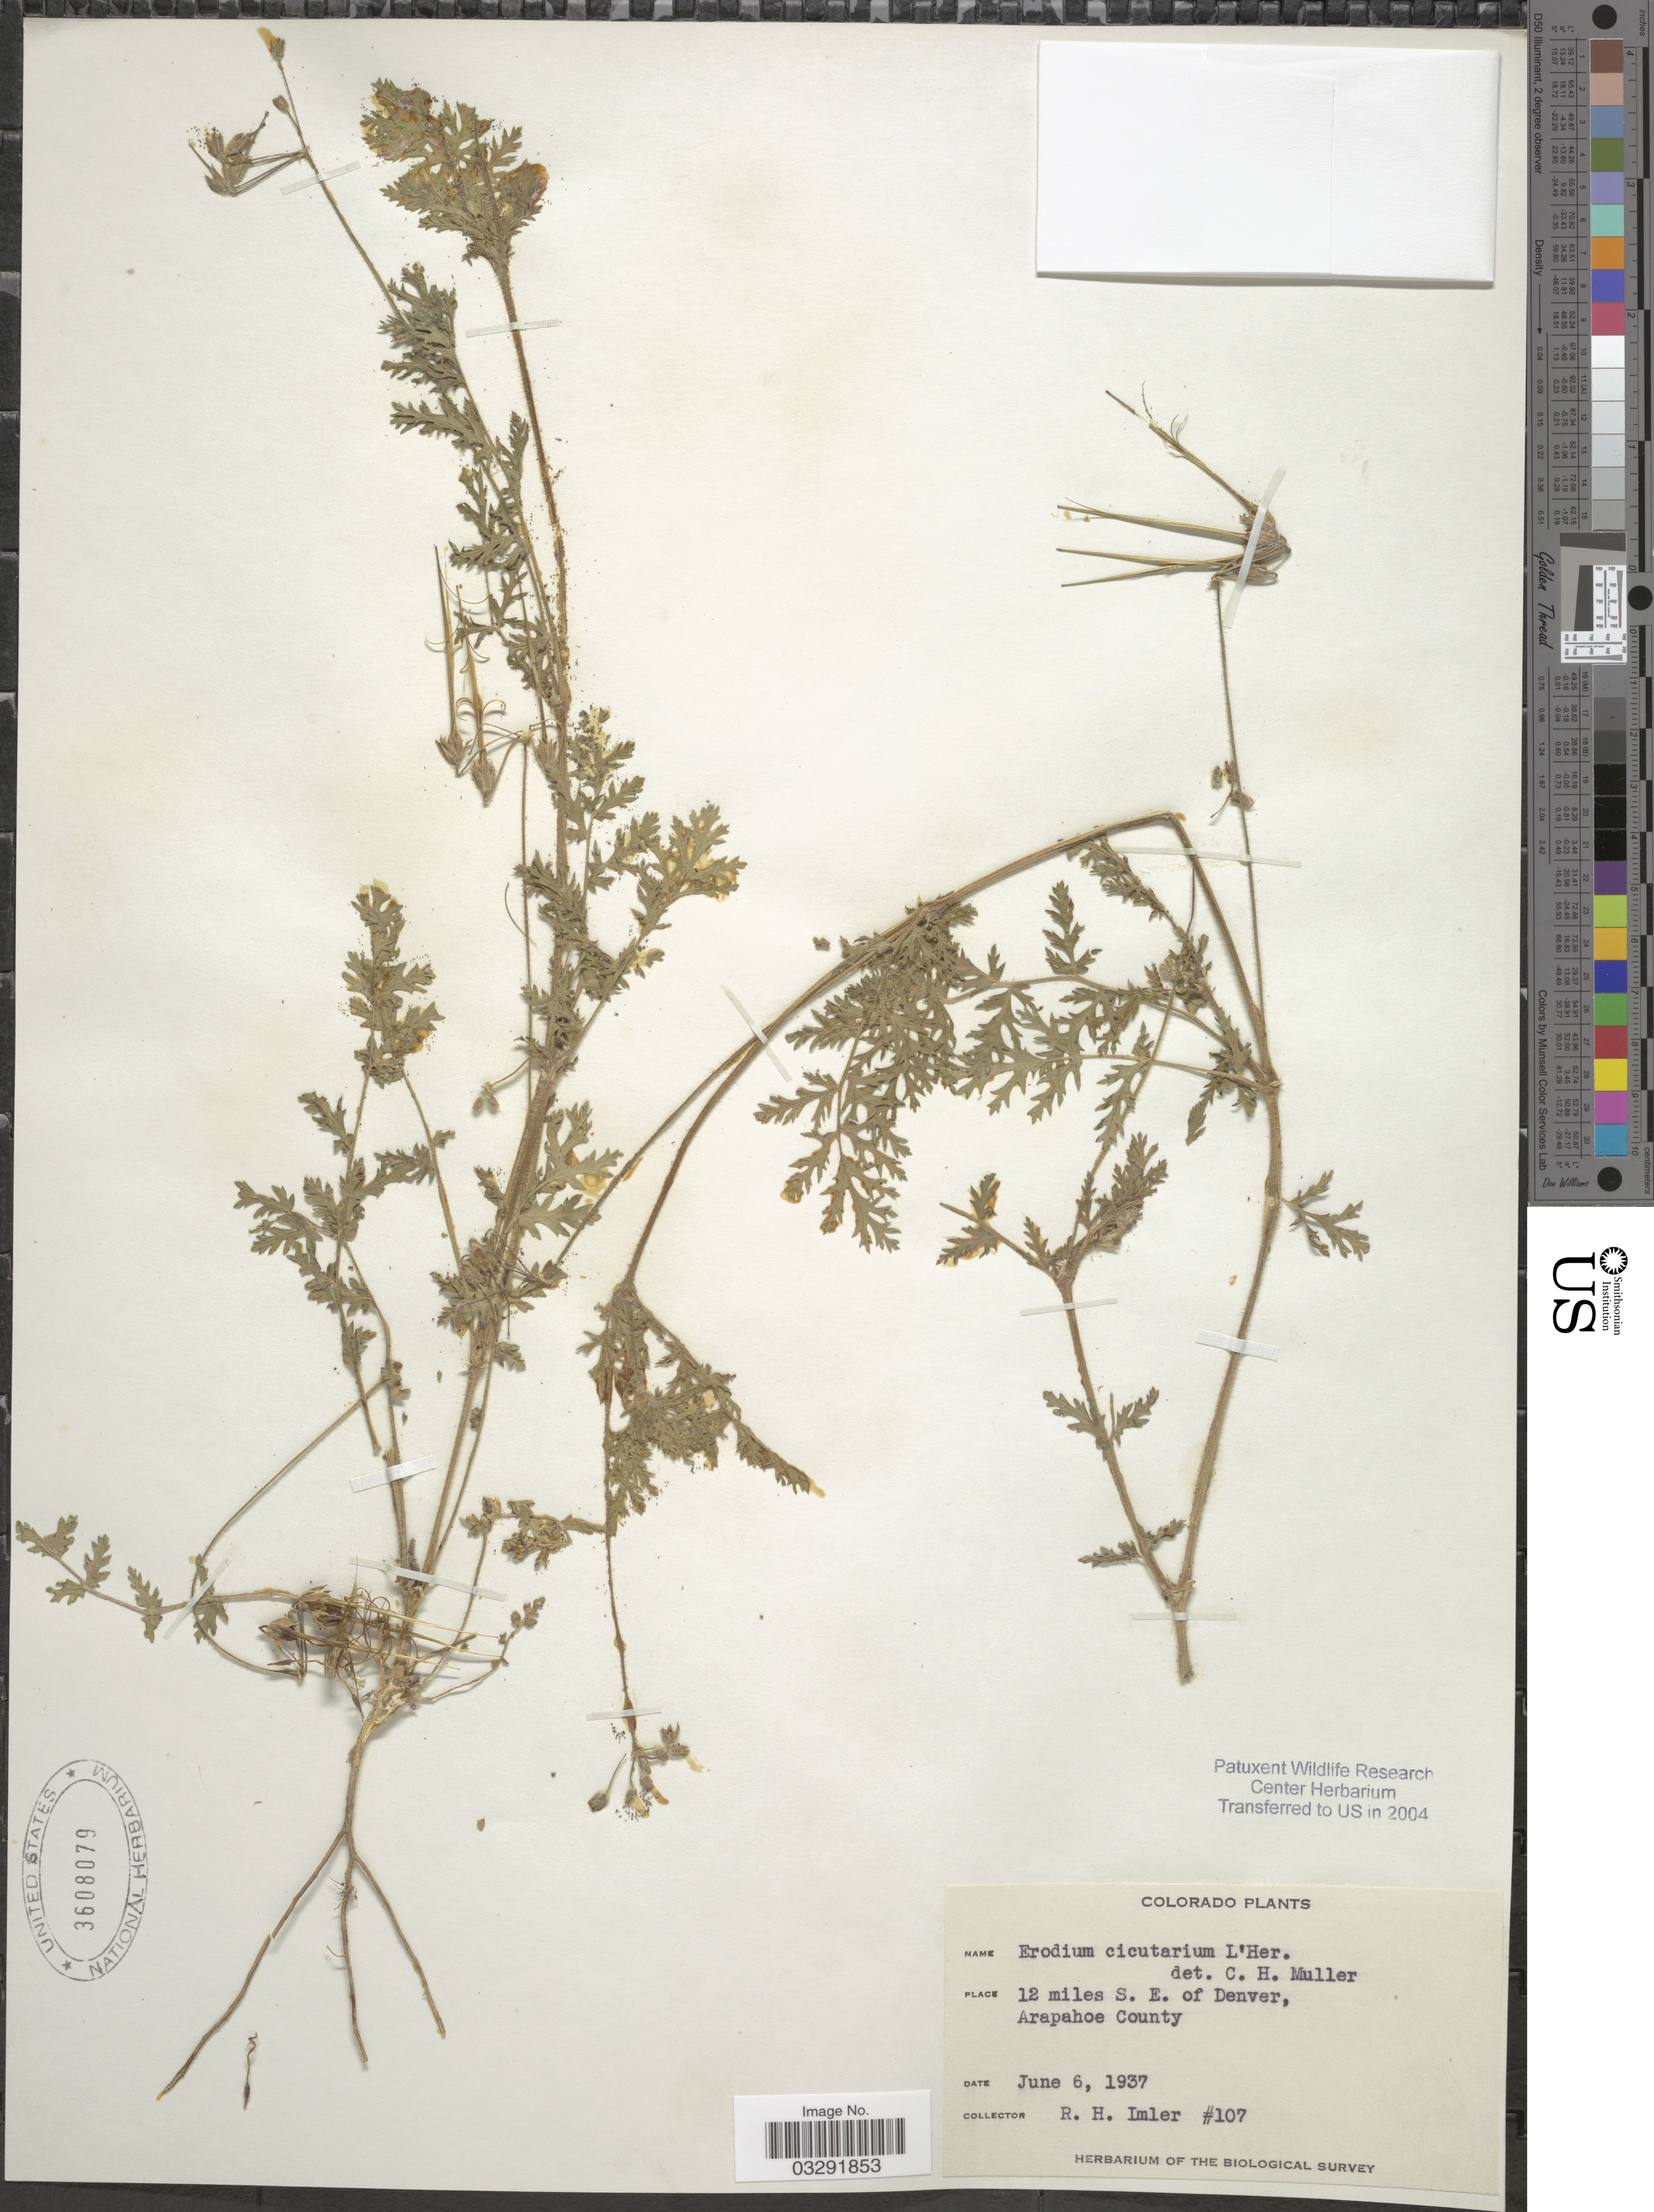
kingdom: Plantae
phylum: Tracheophyta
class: Magnoliopsida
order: Geraniales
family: Geraniaceae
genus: Erodium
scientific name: Erodium cicutarium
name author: (L.) L'Hér.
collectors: R. Imler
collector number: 107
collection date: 1937-06-06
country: United States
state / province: Colorado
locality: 12 miles S. E. of Denver, Arapahoe County.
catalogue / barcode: US 3608079